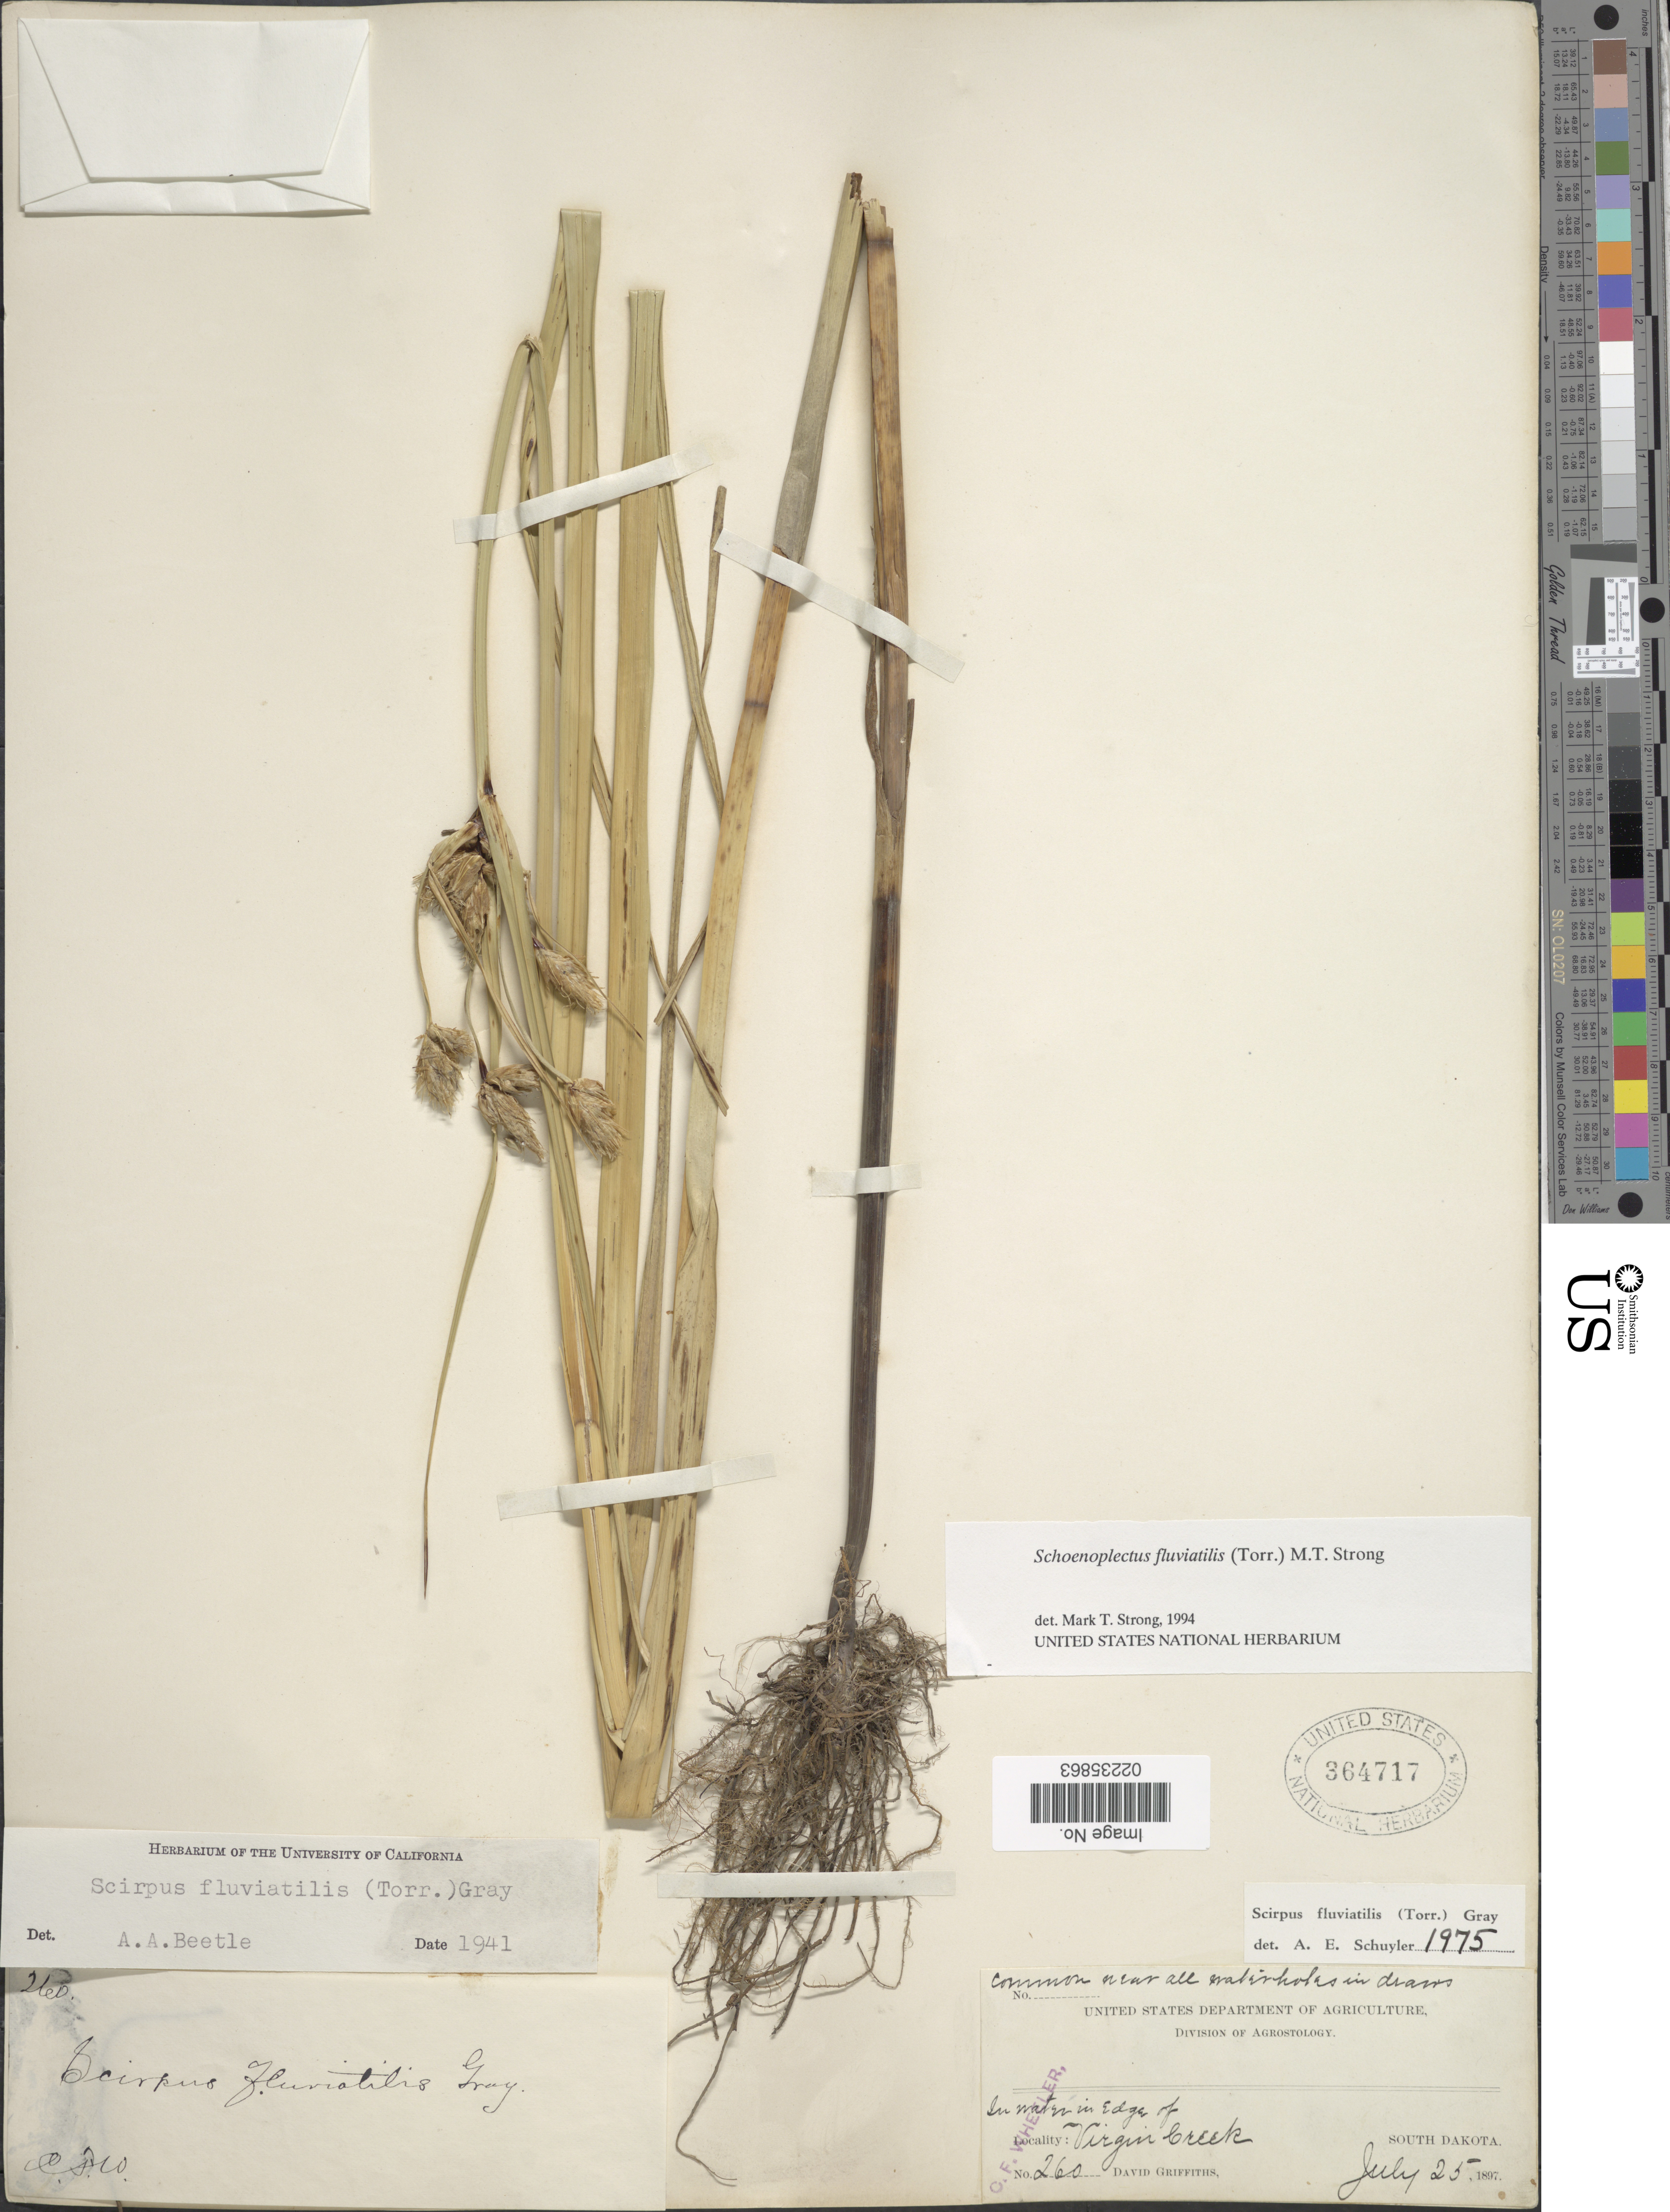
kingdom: Plantae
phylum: Tracheophyta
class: Liliopsida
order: Poales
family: Cyperaceae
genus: Bolboschoenus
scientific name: Bolboschoenus fluviatilis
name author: (Torr.) Soják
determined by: Strong, M. T., (US), Smithsonian Institution - National Museum of Natural History (UNITED STATES)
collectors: D. Griffiths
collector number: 260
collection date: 1897-07-25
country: United States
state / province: South Dakota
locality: In water in Edge of Virgin Creek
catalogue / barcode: US 364717